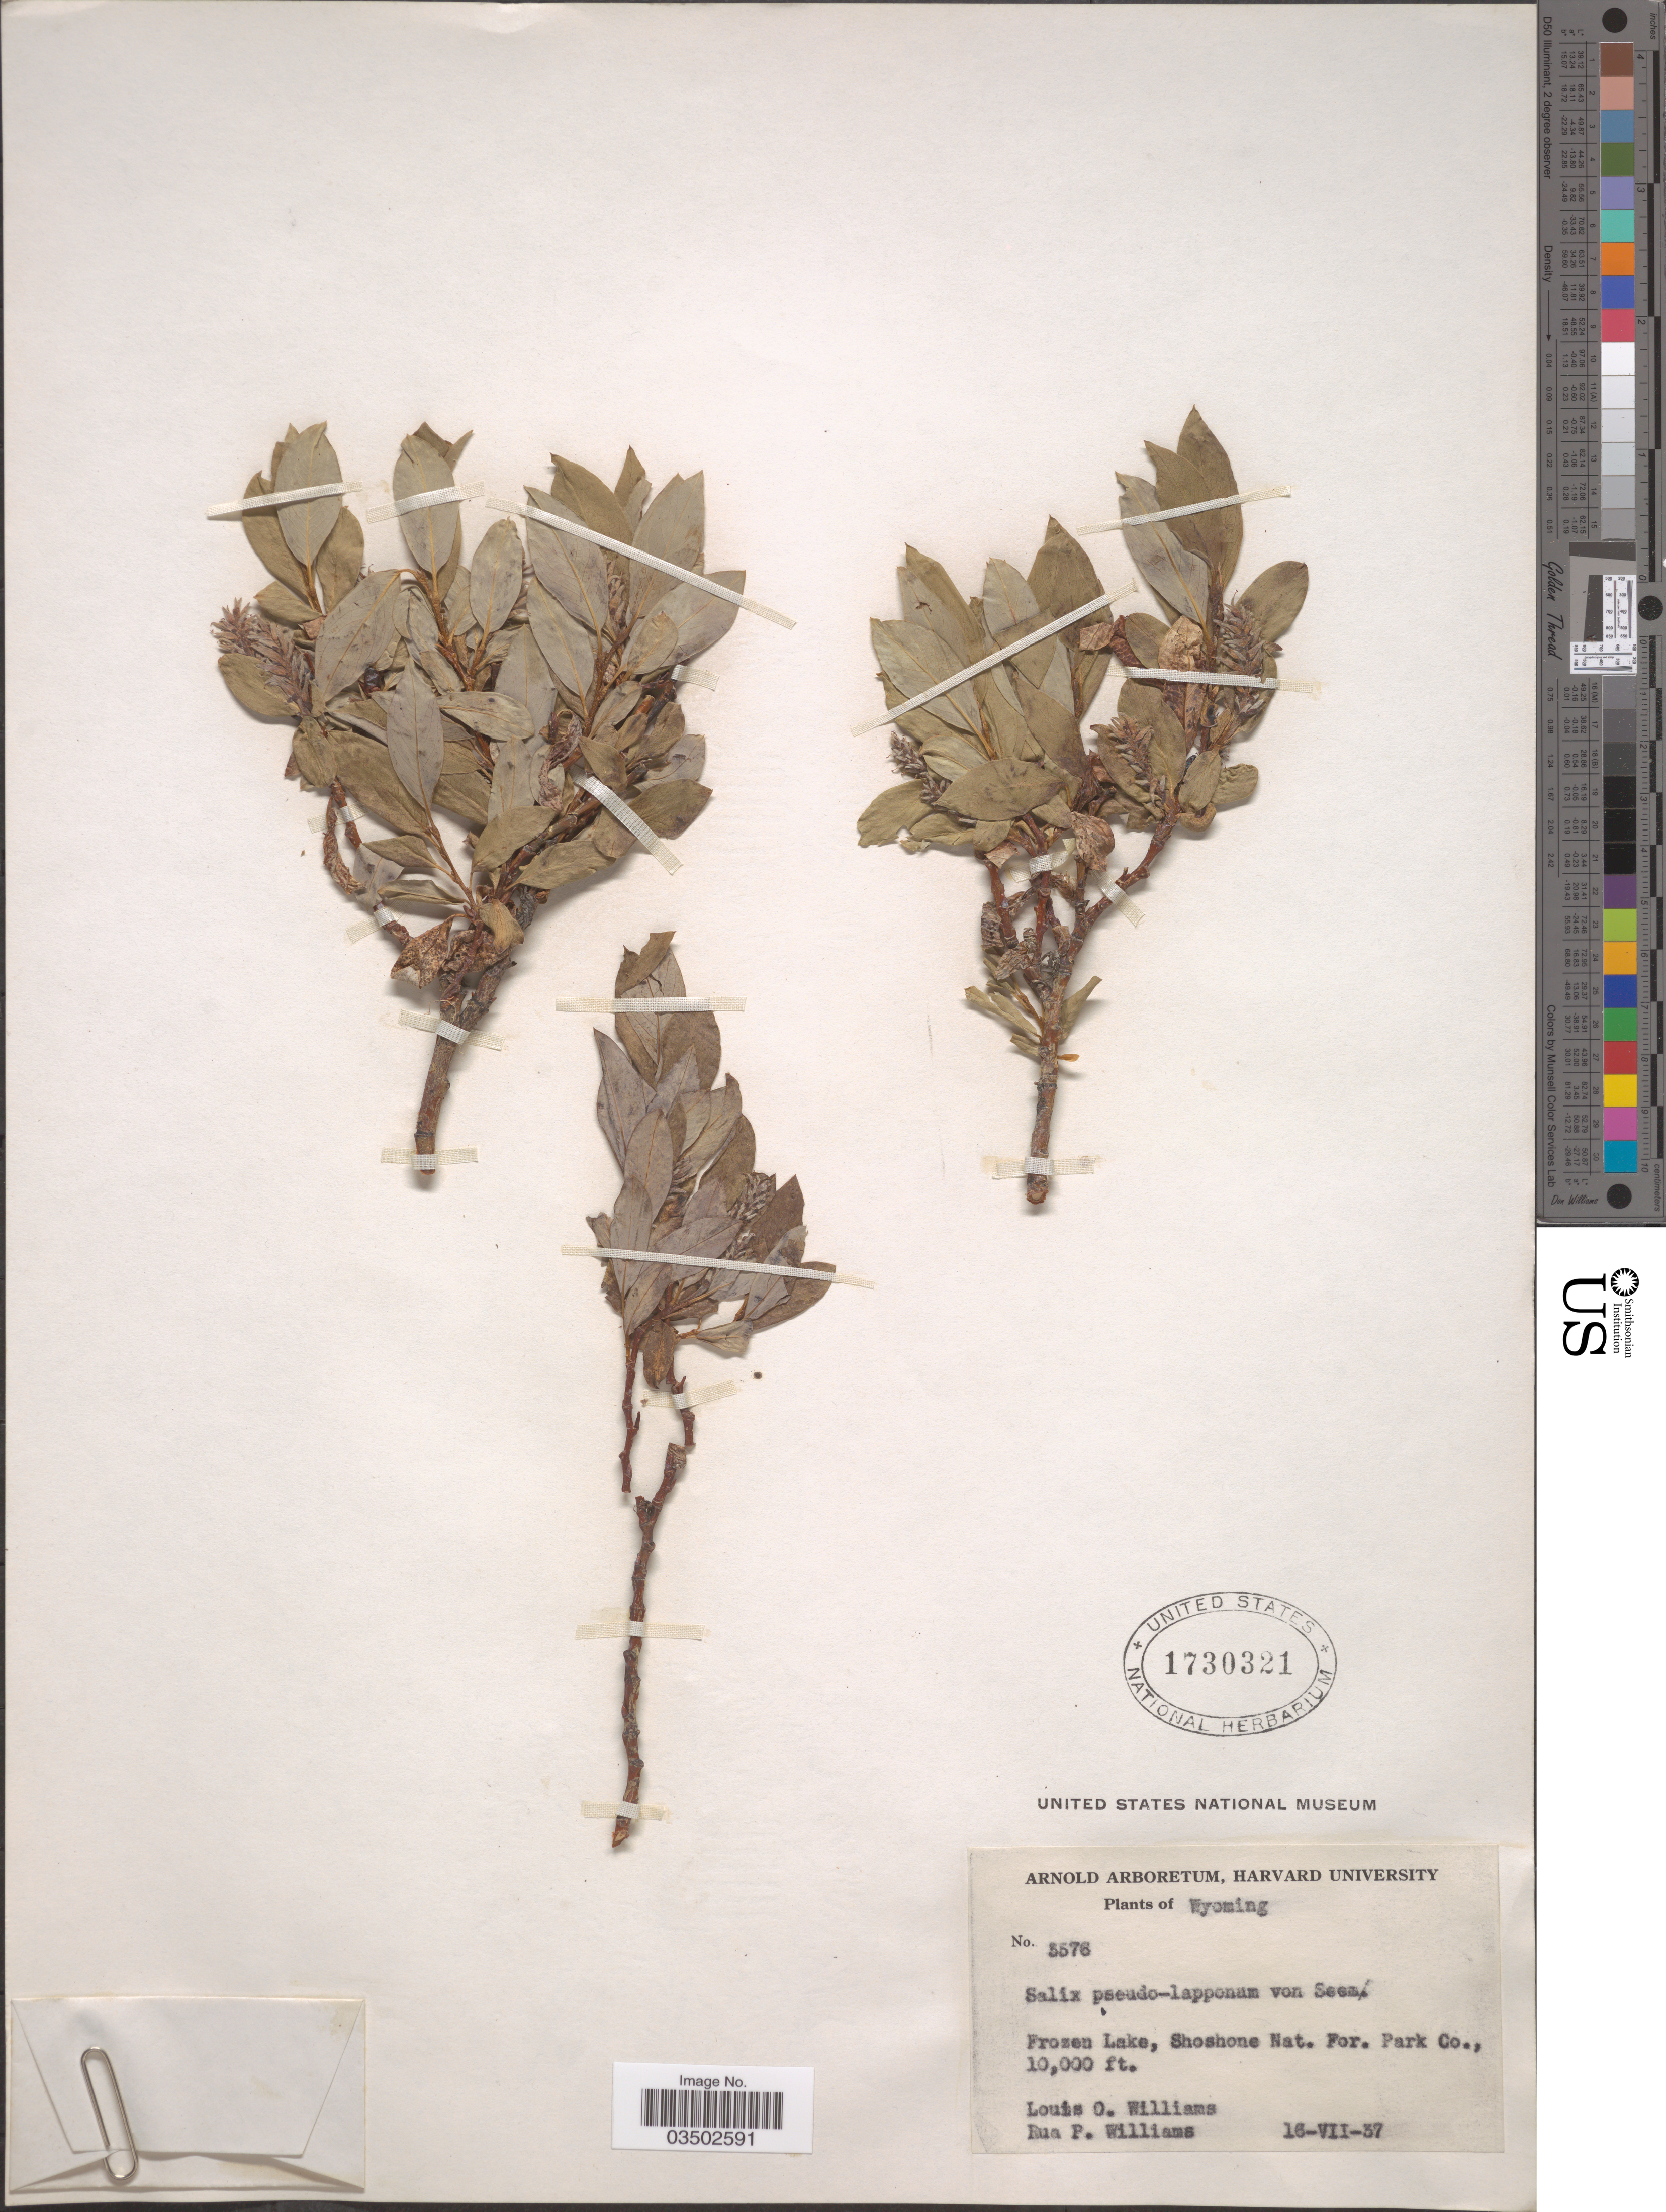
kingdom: Plantae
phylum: Tracheophyta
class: Magnoliopsida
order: Malpighiales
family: Salicaceae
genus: Salix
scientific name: Salix pseudolapponum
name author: Seemen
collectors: L. O. Williams & R. P. Williams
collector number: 3576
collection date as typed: Transcribed d/m/y: 16/7/37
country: United States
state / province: Wyoming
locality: Frozen Lake, Shoshone Nat. For. Park Co.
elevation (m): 3048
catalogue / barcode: US 1730321